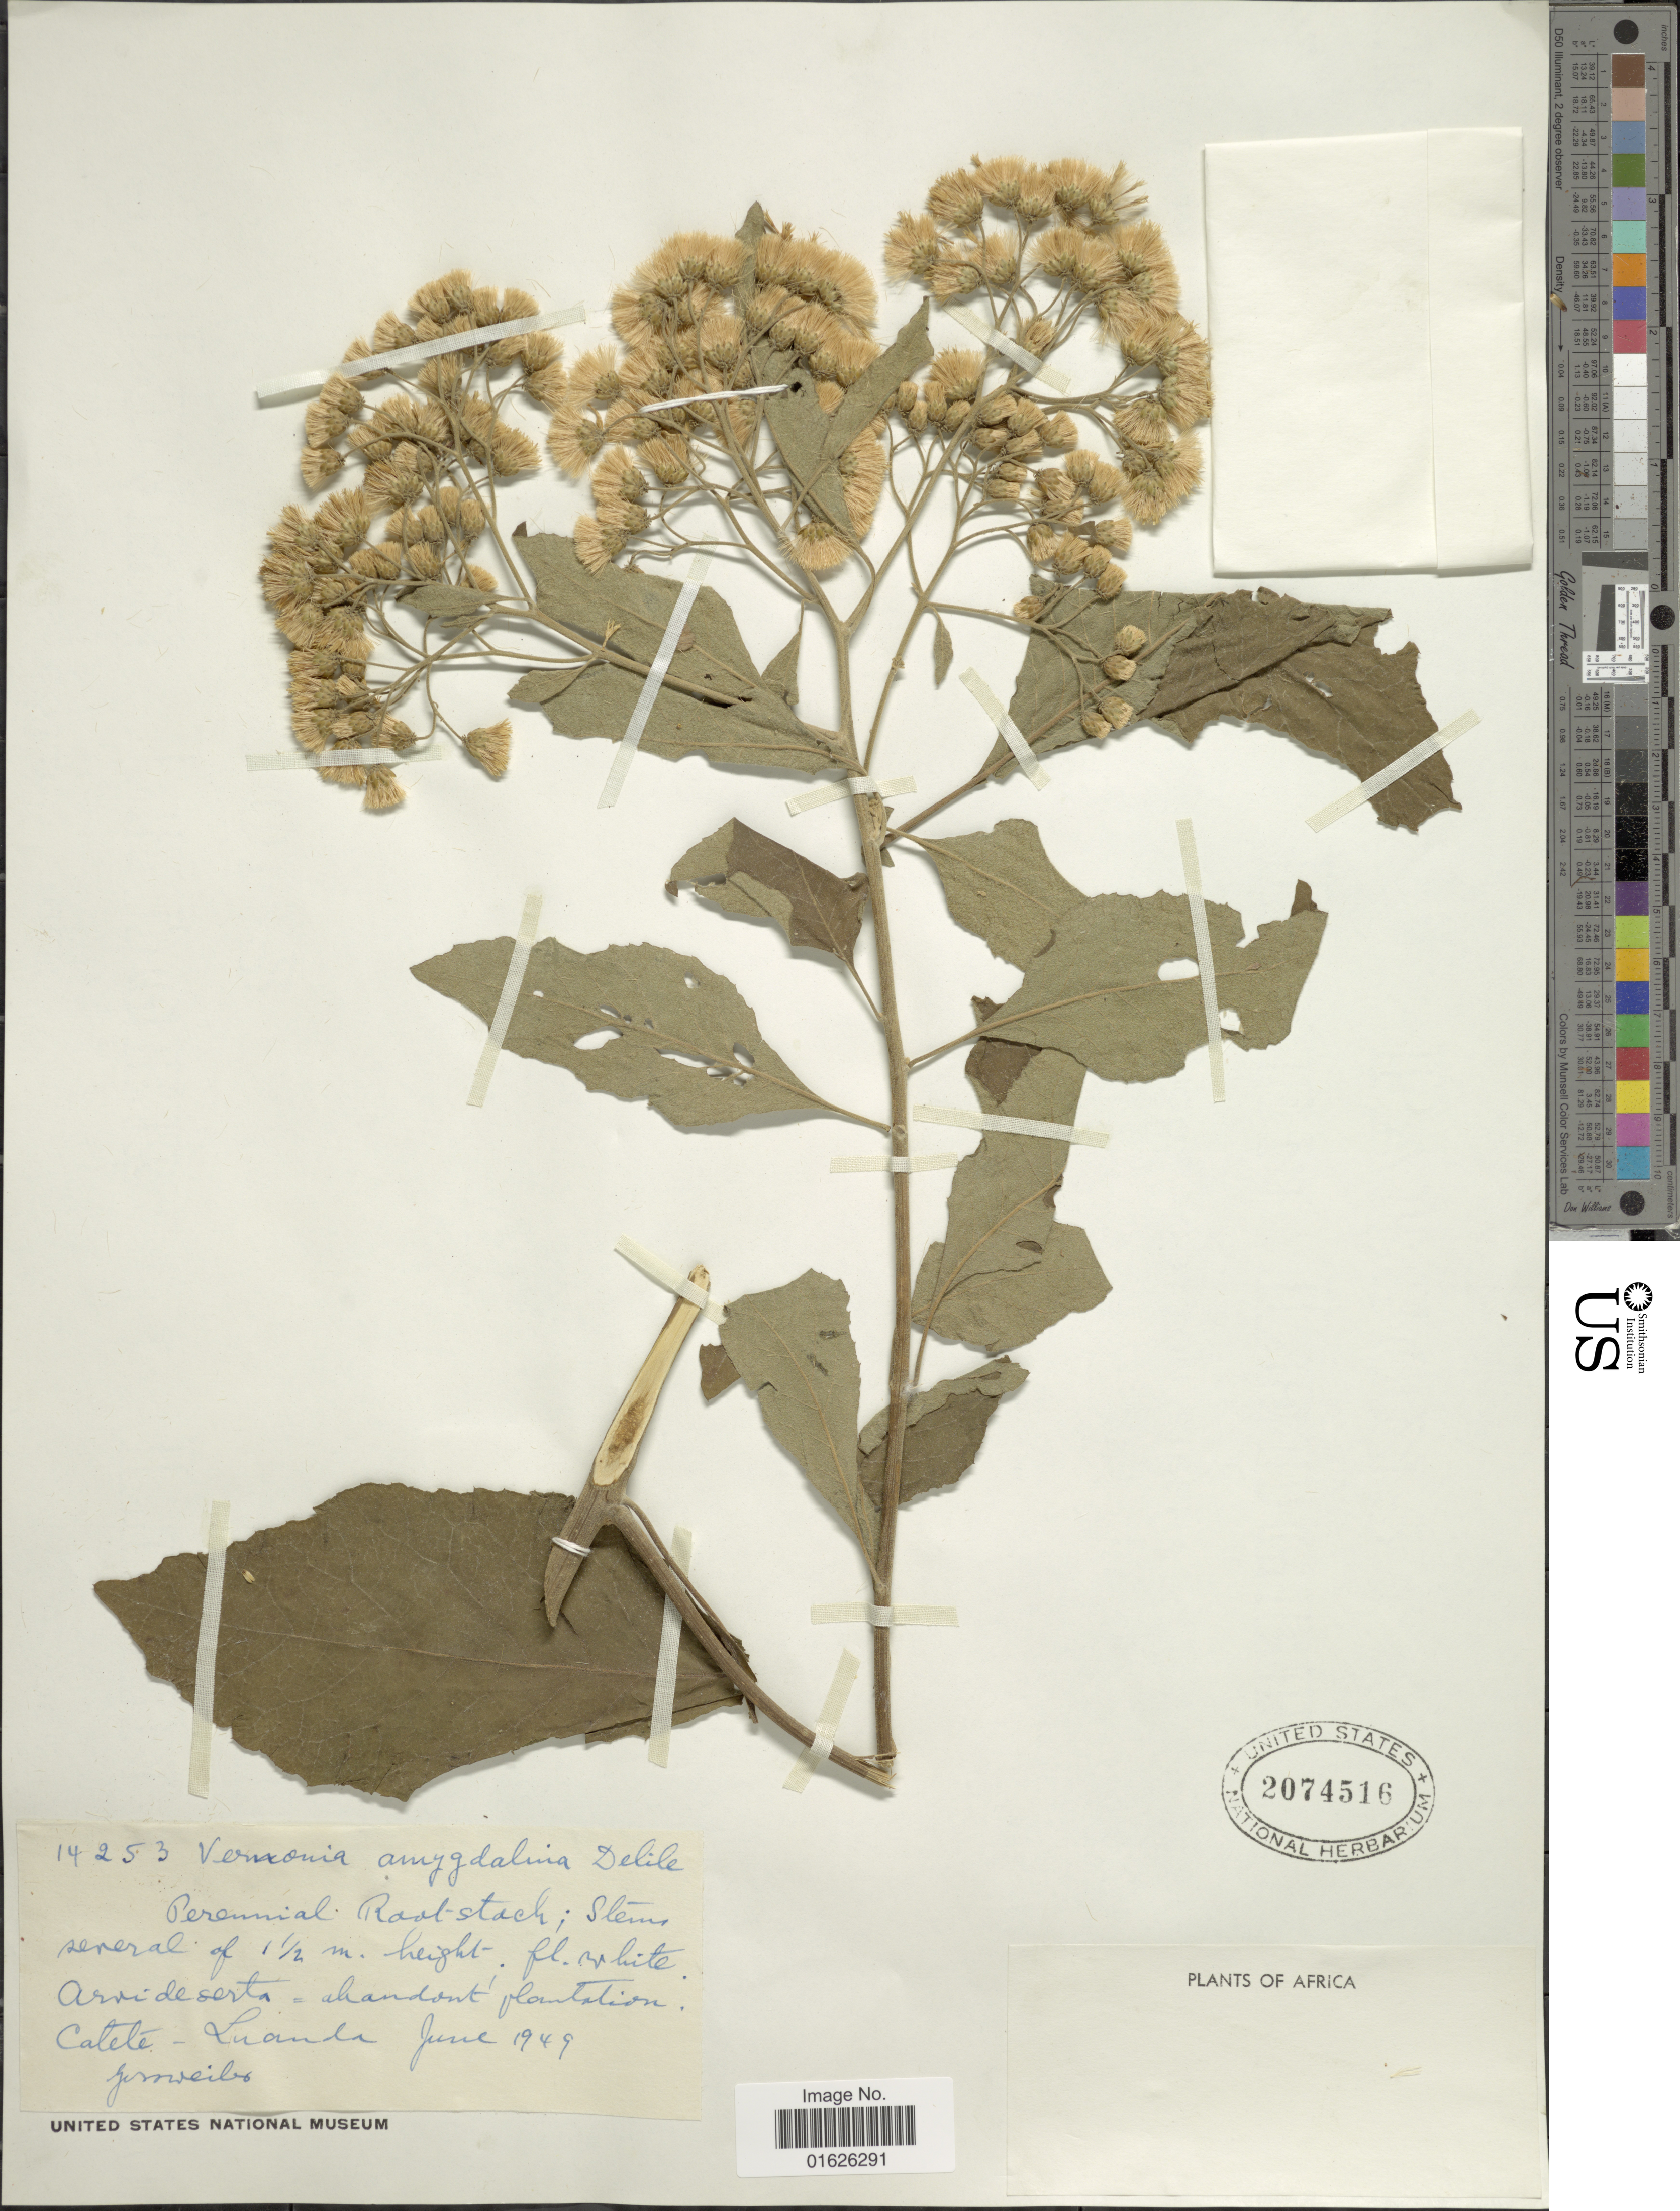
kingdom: Plantae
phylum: Tracheophyta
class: Magnoliopsida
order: Asterales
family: Asteraceae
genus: Gymnanthemum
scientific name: Gymnanthemum amygdalinum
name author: (Delile) Sch. Bip. ex Walp.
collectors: -. Gossweiler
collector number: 14253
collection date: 1949-06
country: Angola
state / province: Lunda Norte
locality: Calete, Luanda.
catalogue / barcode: US 2074516